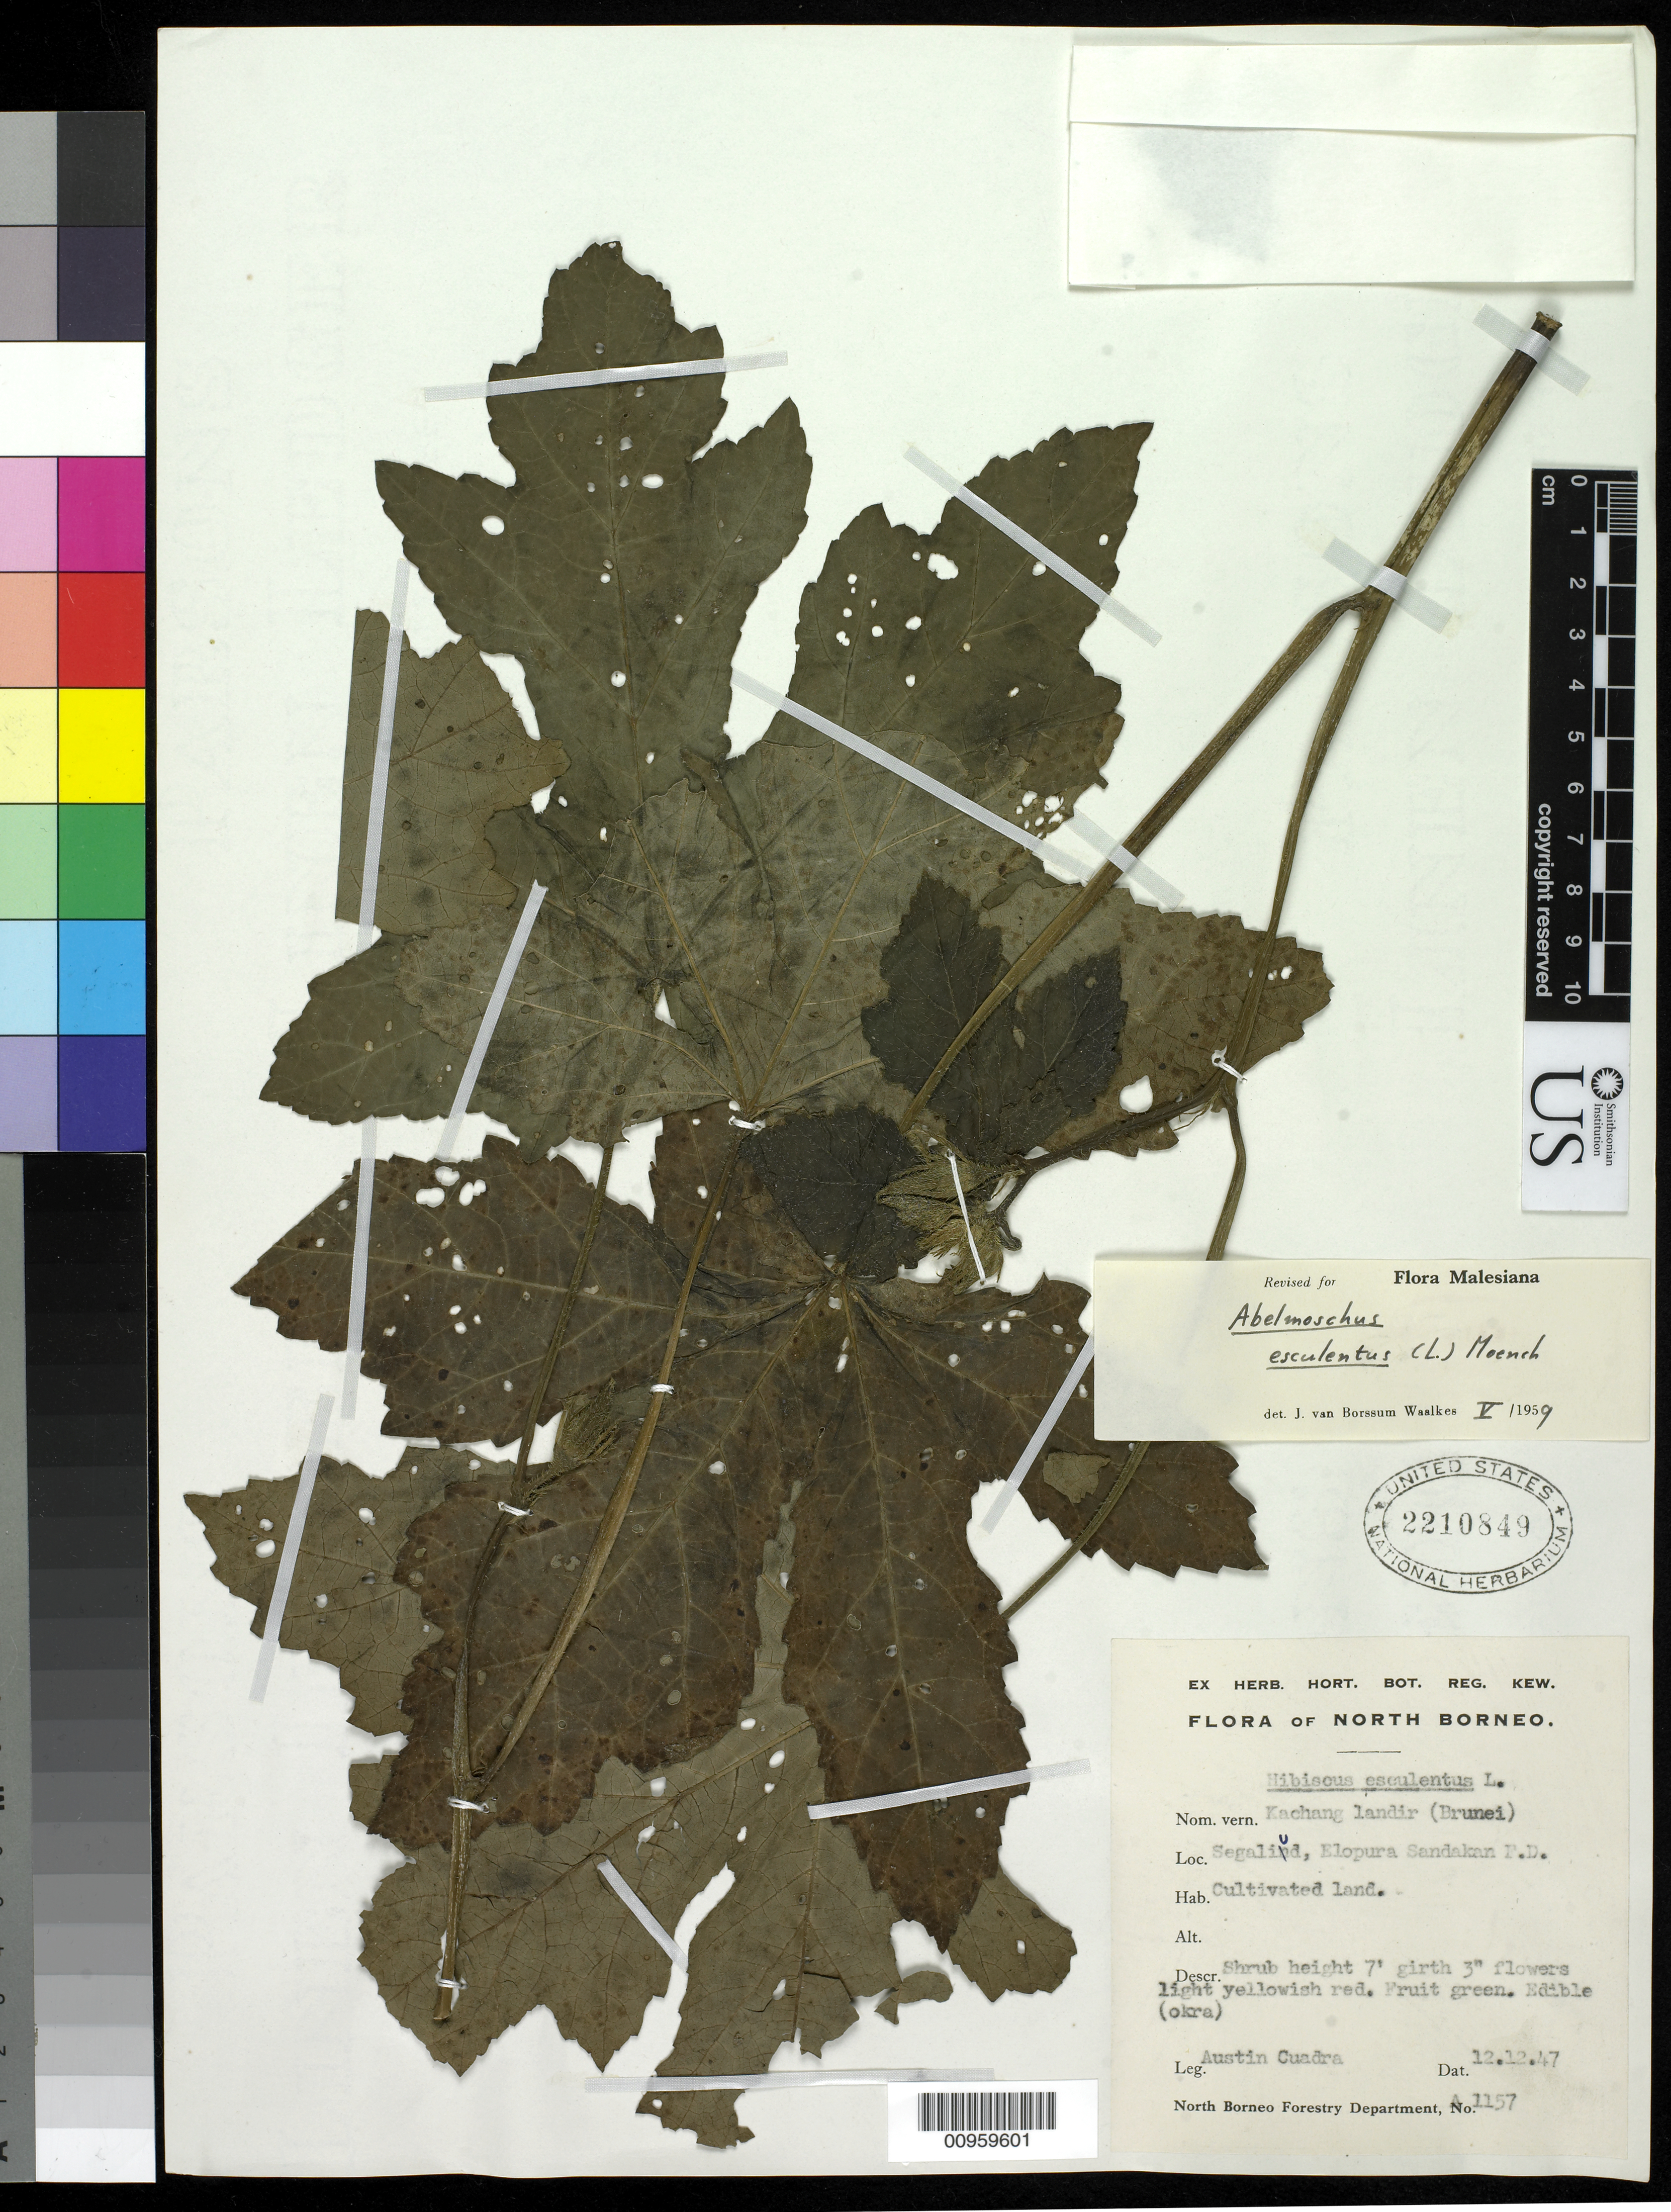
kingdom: Plantae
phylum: Tracheophyta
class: Magnoliopsida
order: Malvales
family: Malvaceae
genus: Abelmoschus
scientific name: Abelmoschus esculentus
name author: (L.) Moench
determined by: Borssum Waalkes, Jan van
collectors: A. Cuadra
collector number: A 1157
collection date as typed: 12 Dec 1947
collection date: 1947-12-12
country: Indonesia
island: Borneo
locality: Segaliud, Elopura Sandakann P.D.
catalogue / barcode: US 2210849